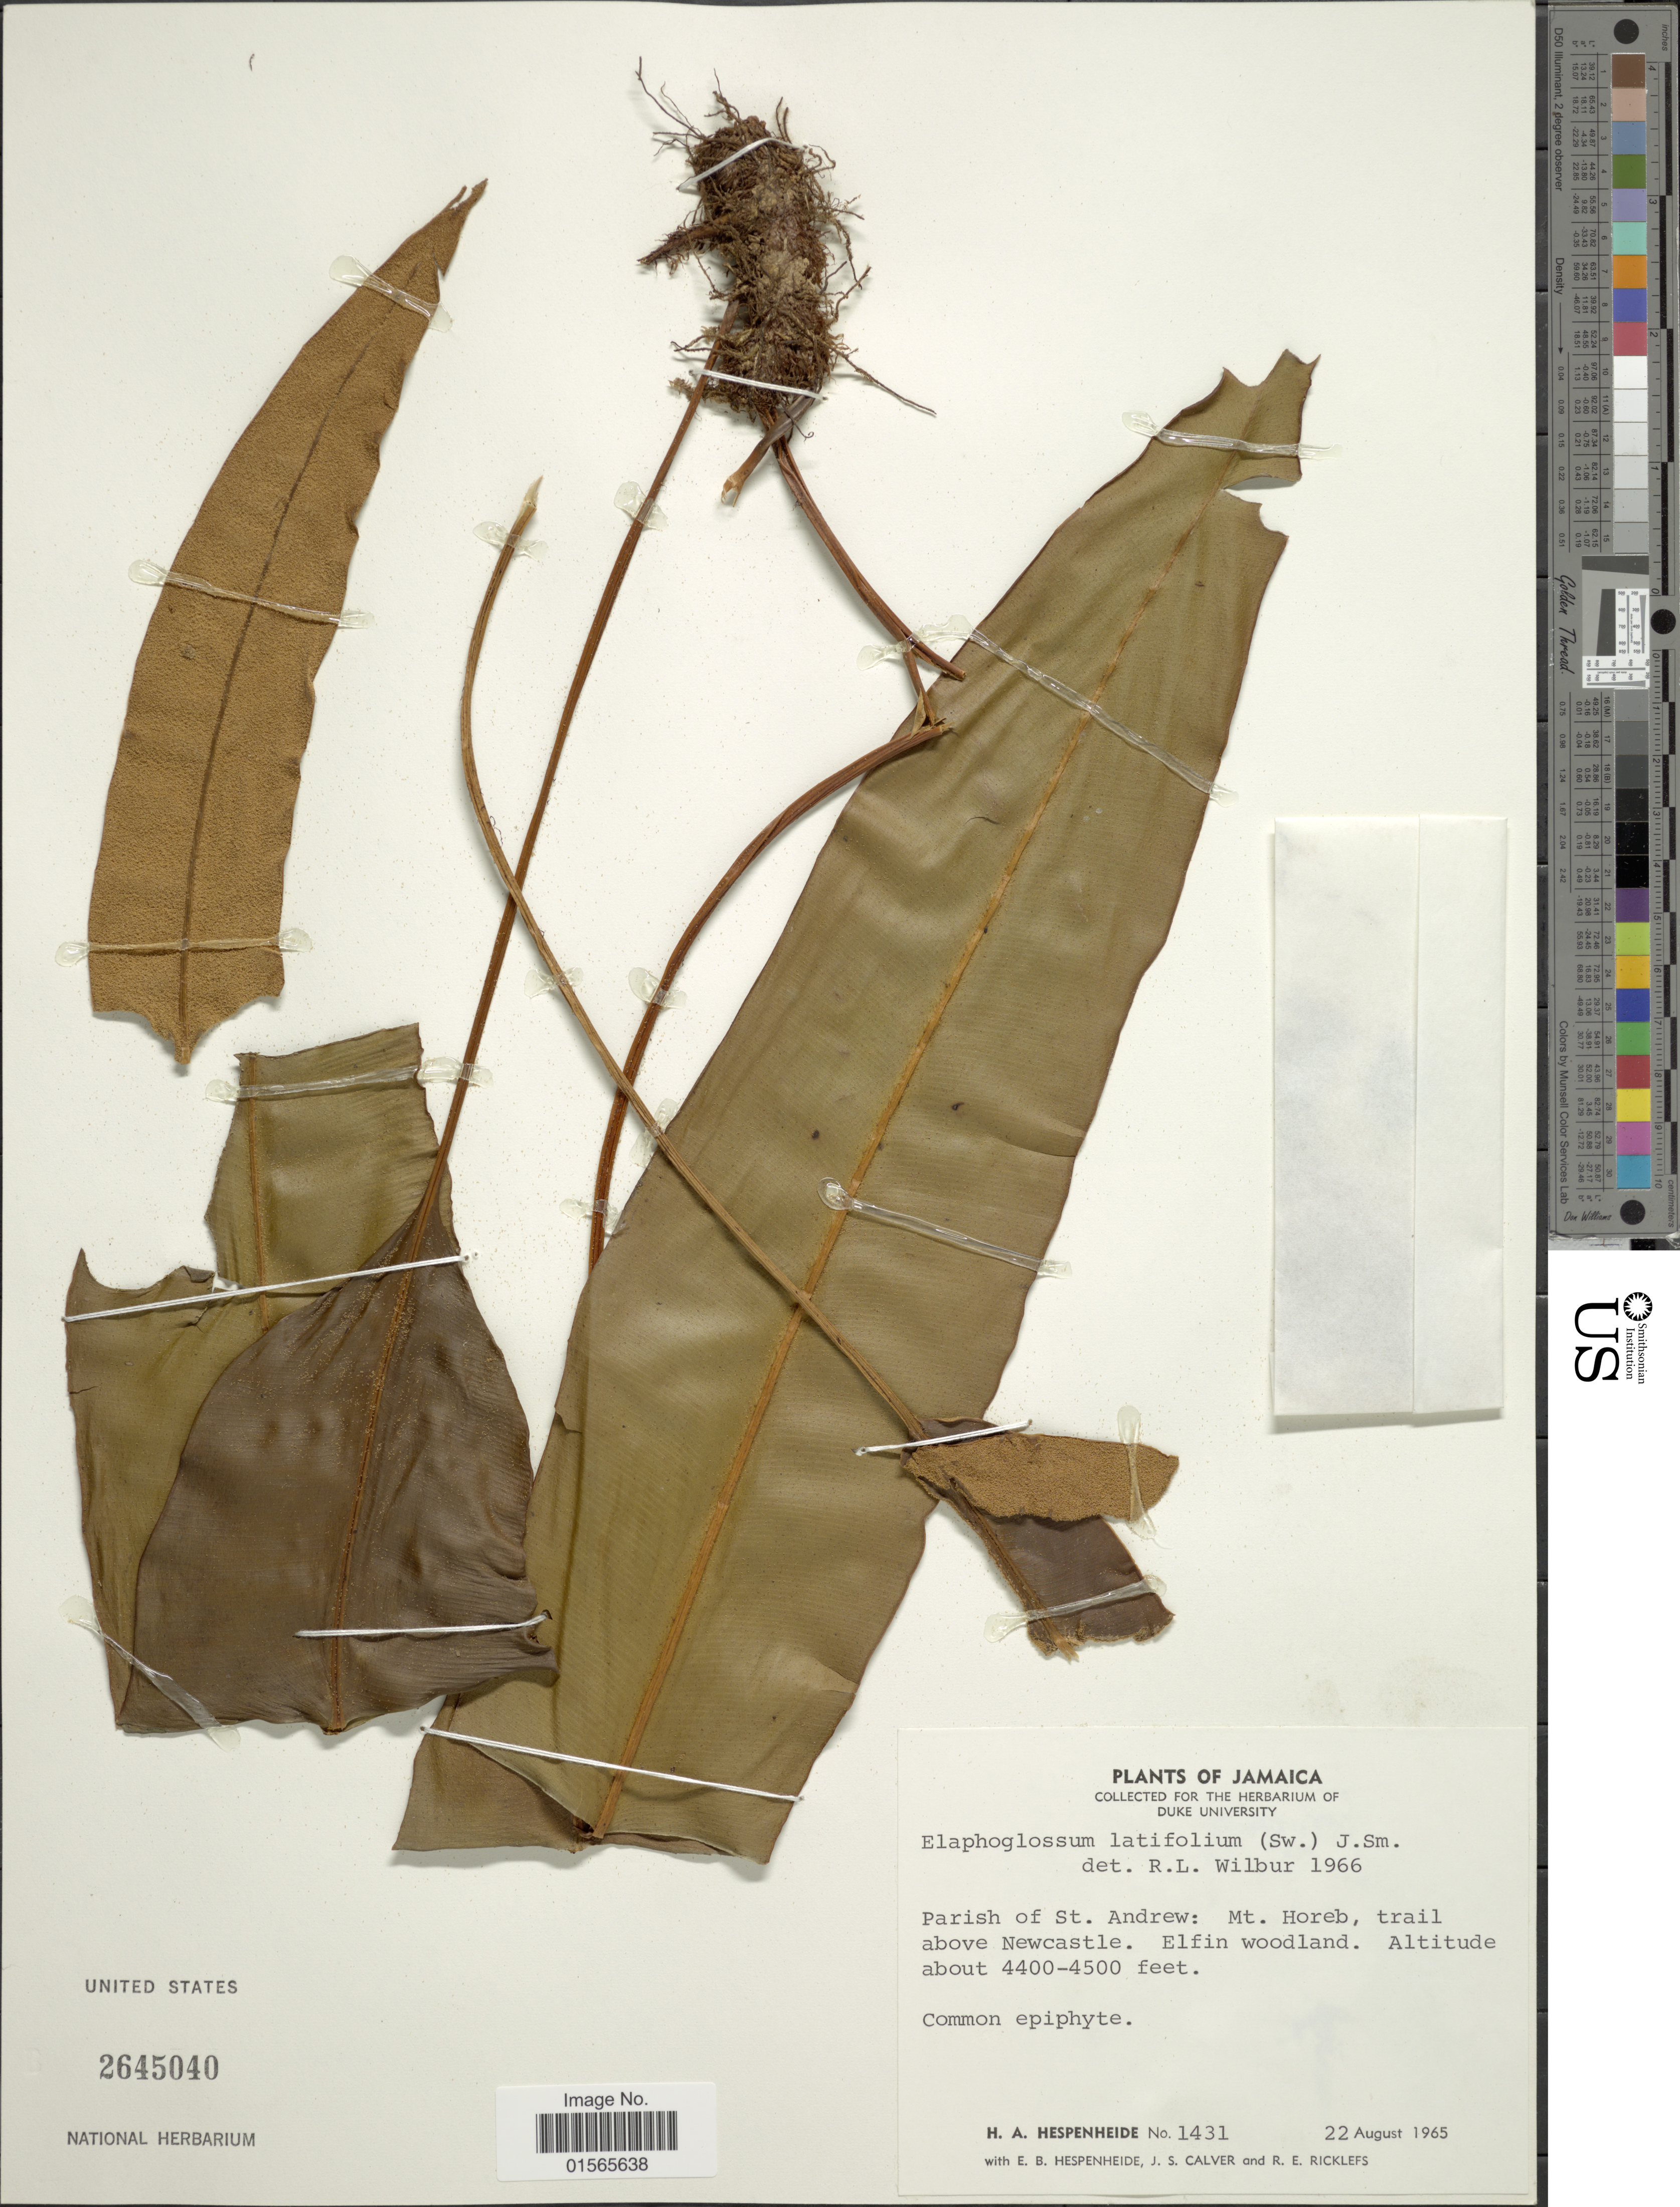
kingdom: Plantae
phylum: Tracheophyta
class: Polypodiopsida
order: Polypodiales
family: Dryopteridaceae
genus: Elaphoglossum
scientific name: Elaphoglossum latifolium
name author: (Sw.) J. Sm.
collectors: H. A. Hespenheide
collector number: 1431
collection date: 1965-08-22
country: Jamaica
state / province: Saint Andrew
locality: Parish of St. Andrew: Mt Horeb, trail above Newcastle. Elfin woodland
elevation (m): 1341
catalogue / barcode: US 2645040